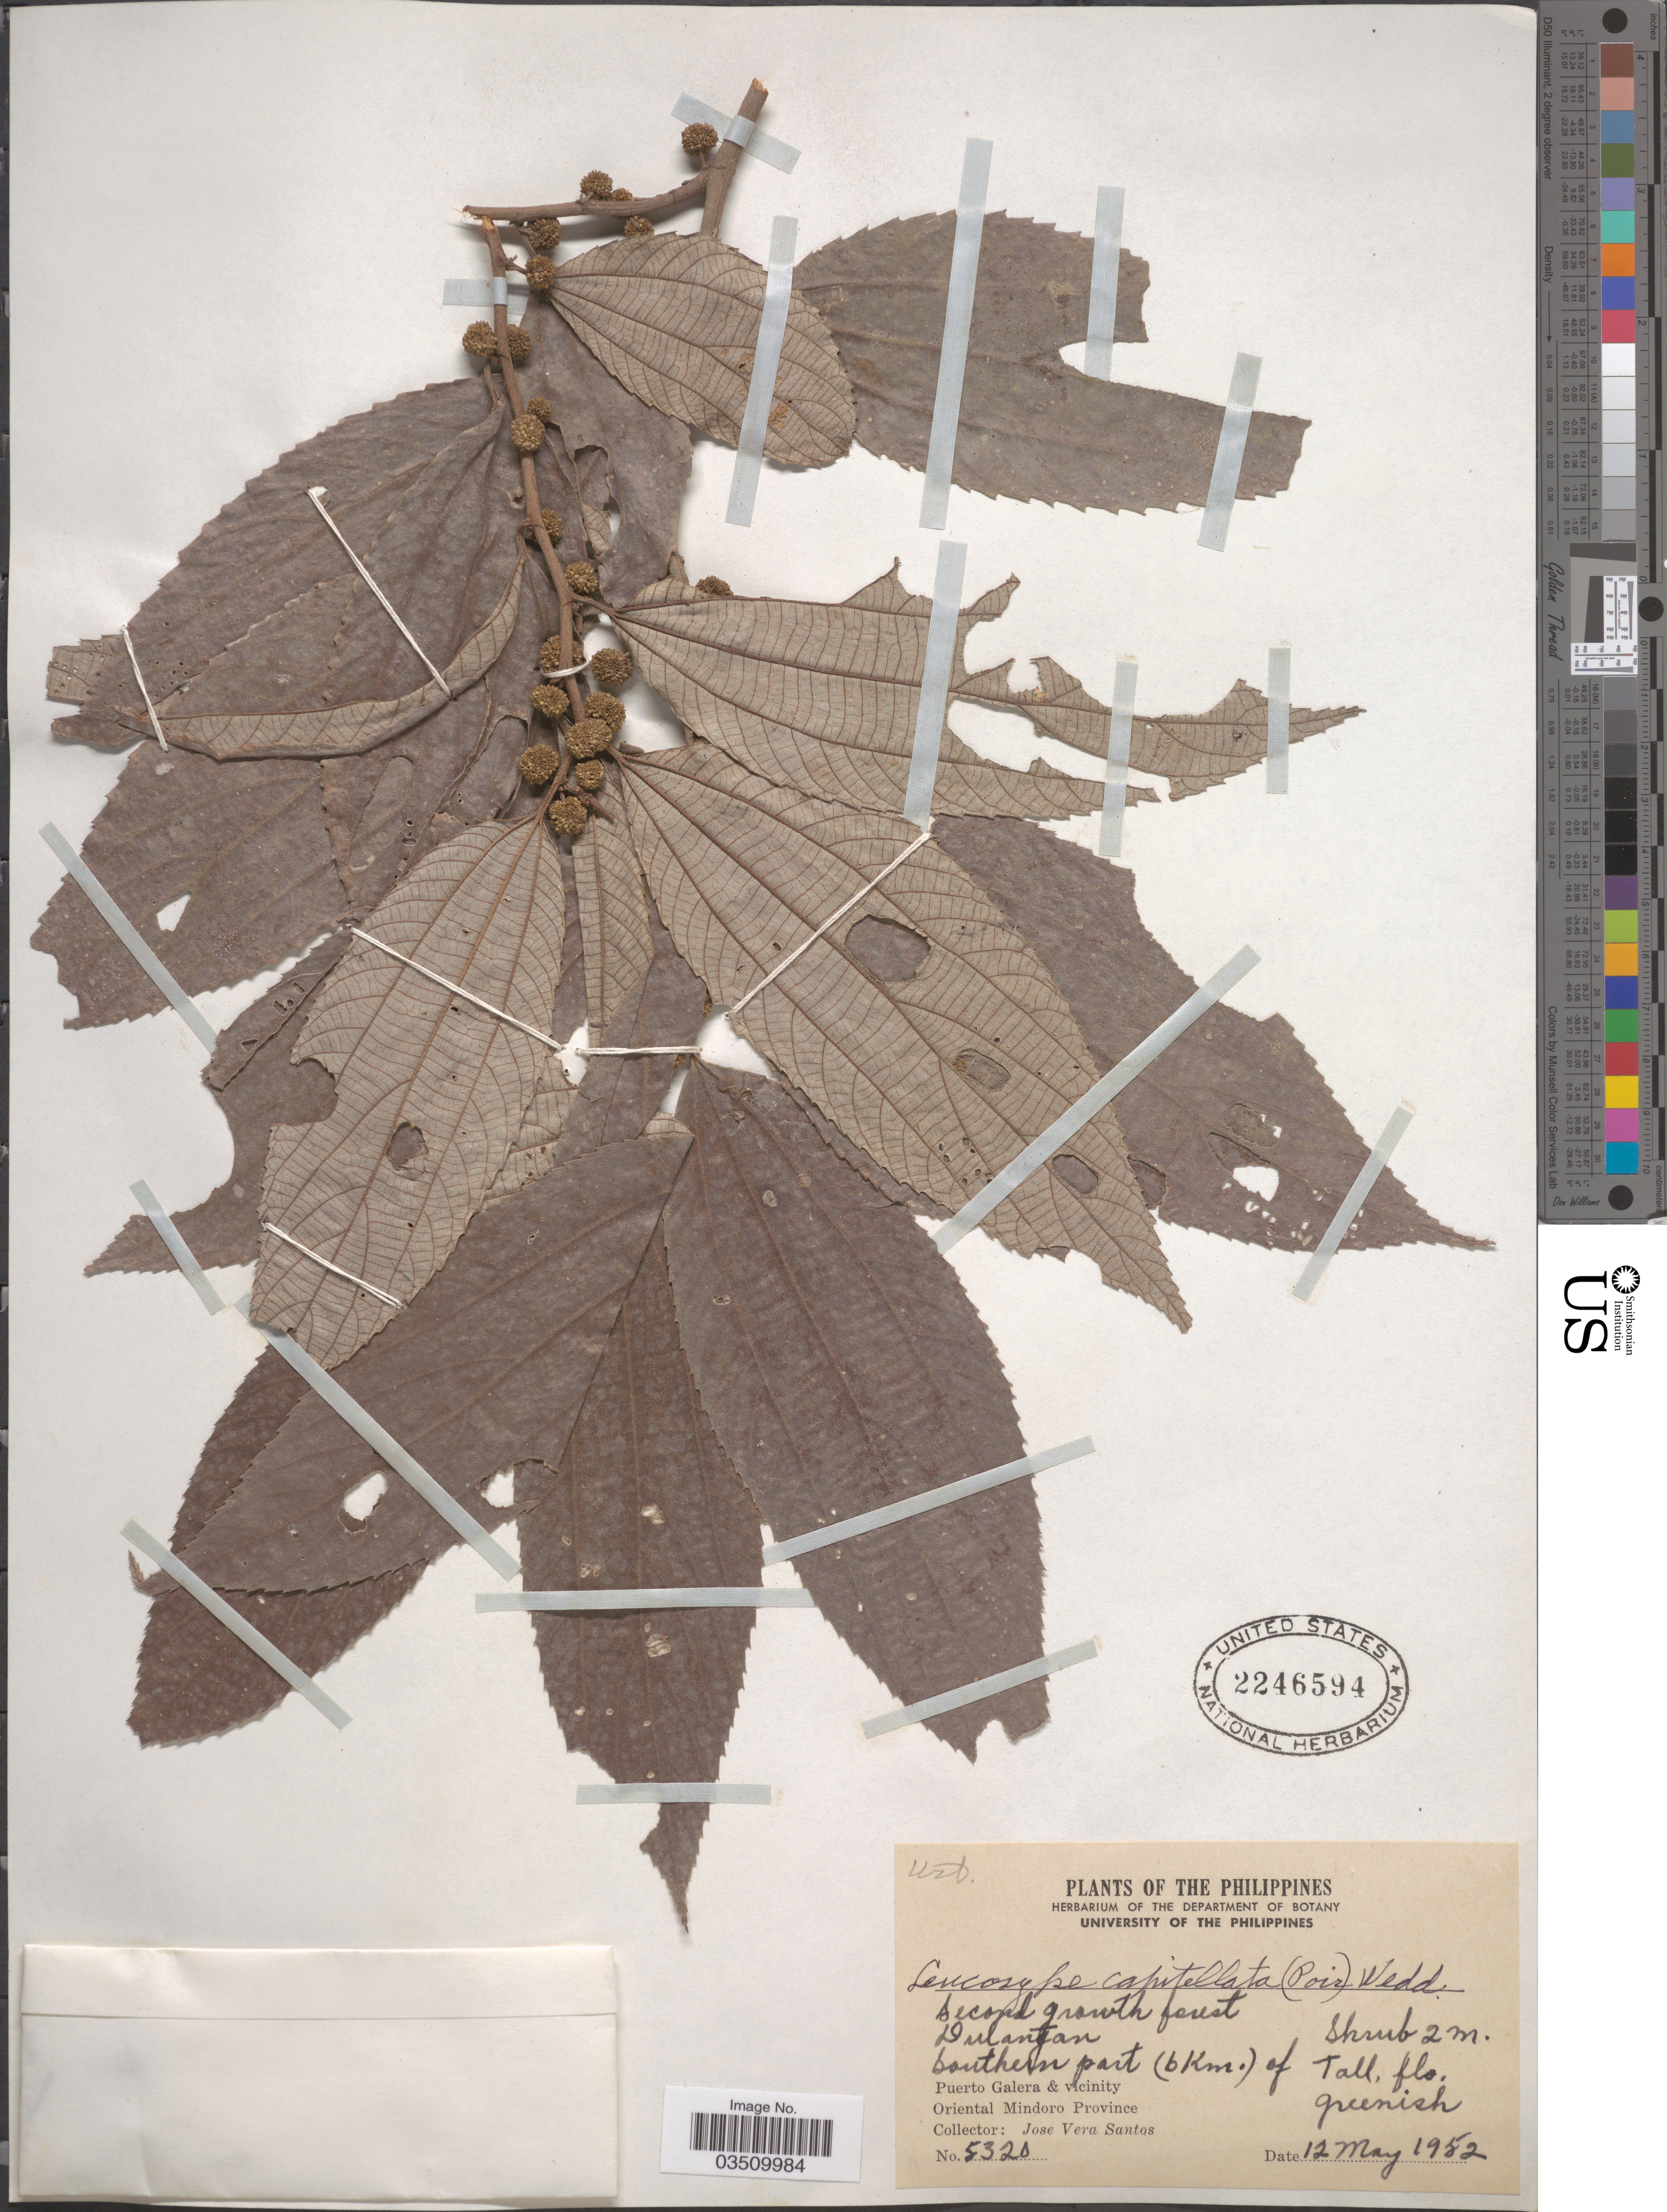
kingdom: Plantae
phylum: Tracheophyta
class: Magnoliopsida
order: Rosales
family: Urticaceae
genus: Leucosyke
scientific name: Leucosyke capitellata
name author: (Poir.) Wedd.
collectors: J. Santos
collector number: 5320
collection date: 1952-05-12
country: Philippines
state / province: Mimaropa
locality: Dulantan. Southern part (6 Km.) of Puerto Galera & vicinity. Oriental Mindoro Province.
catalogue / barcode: US 2246594